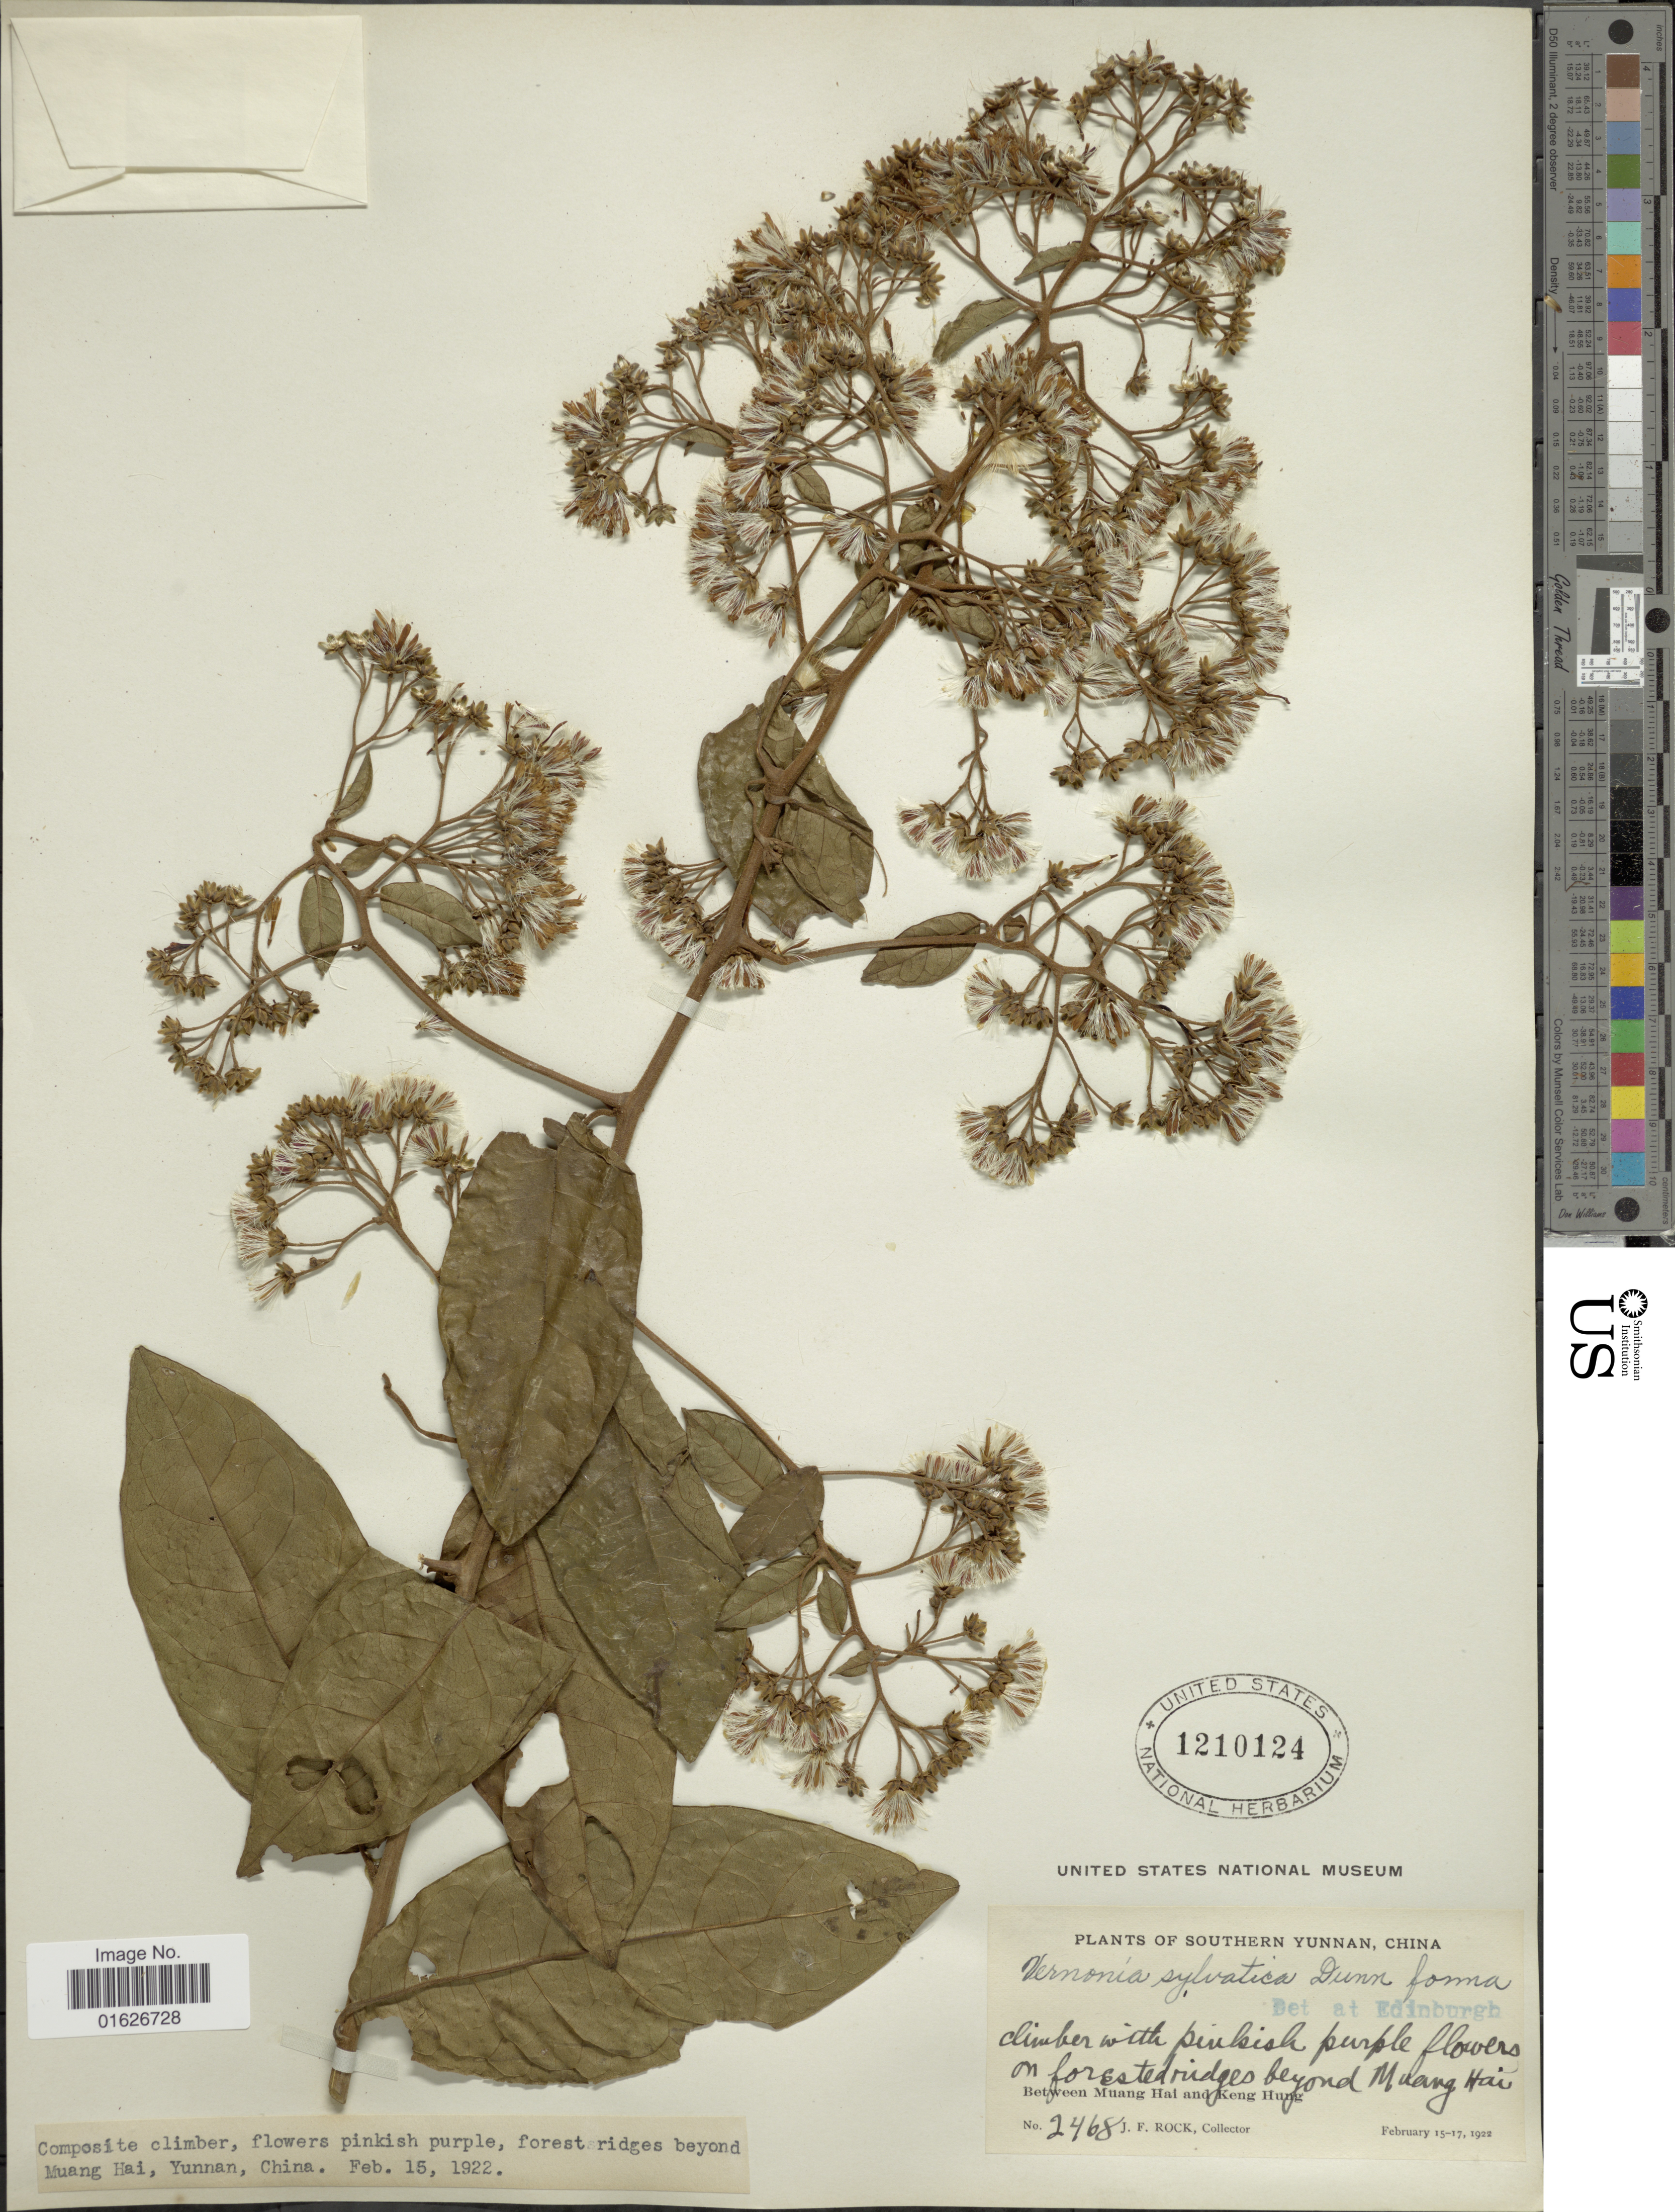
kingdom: Plantae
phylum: Tracheophyta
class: Magnoliopsida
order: Asterales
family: Asteraceae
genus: Strobocalyx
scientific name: Strobocalyx sylvatica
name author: (Dunn) H. Rob.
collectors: J. Rock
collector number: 2468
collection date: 1922-02-15/1922-02-17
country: China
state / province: Yunnan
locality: Southern Yunnan, China, beyonfd Muang Hai, between Muang Hai and Keng Hung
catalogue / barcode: US 1210124